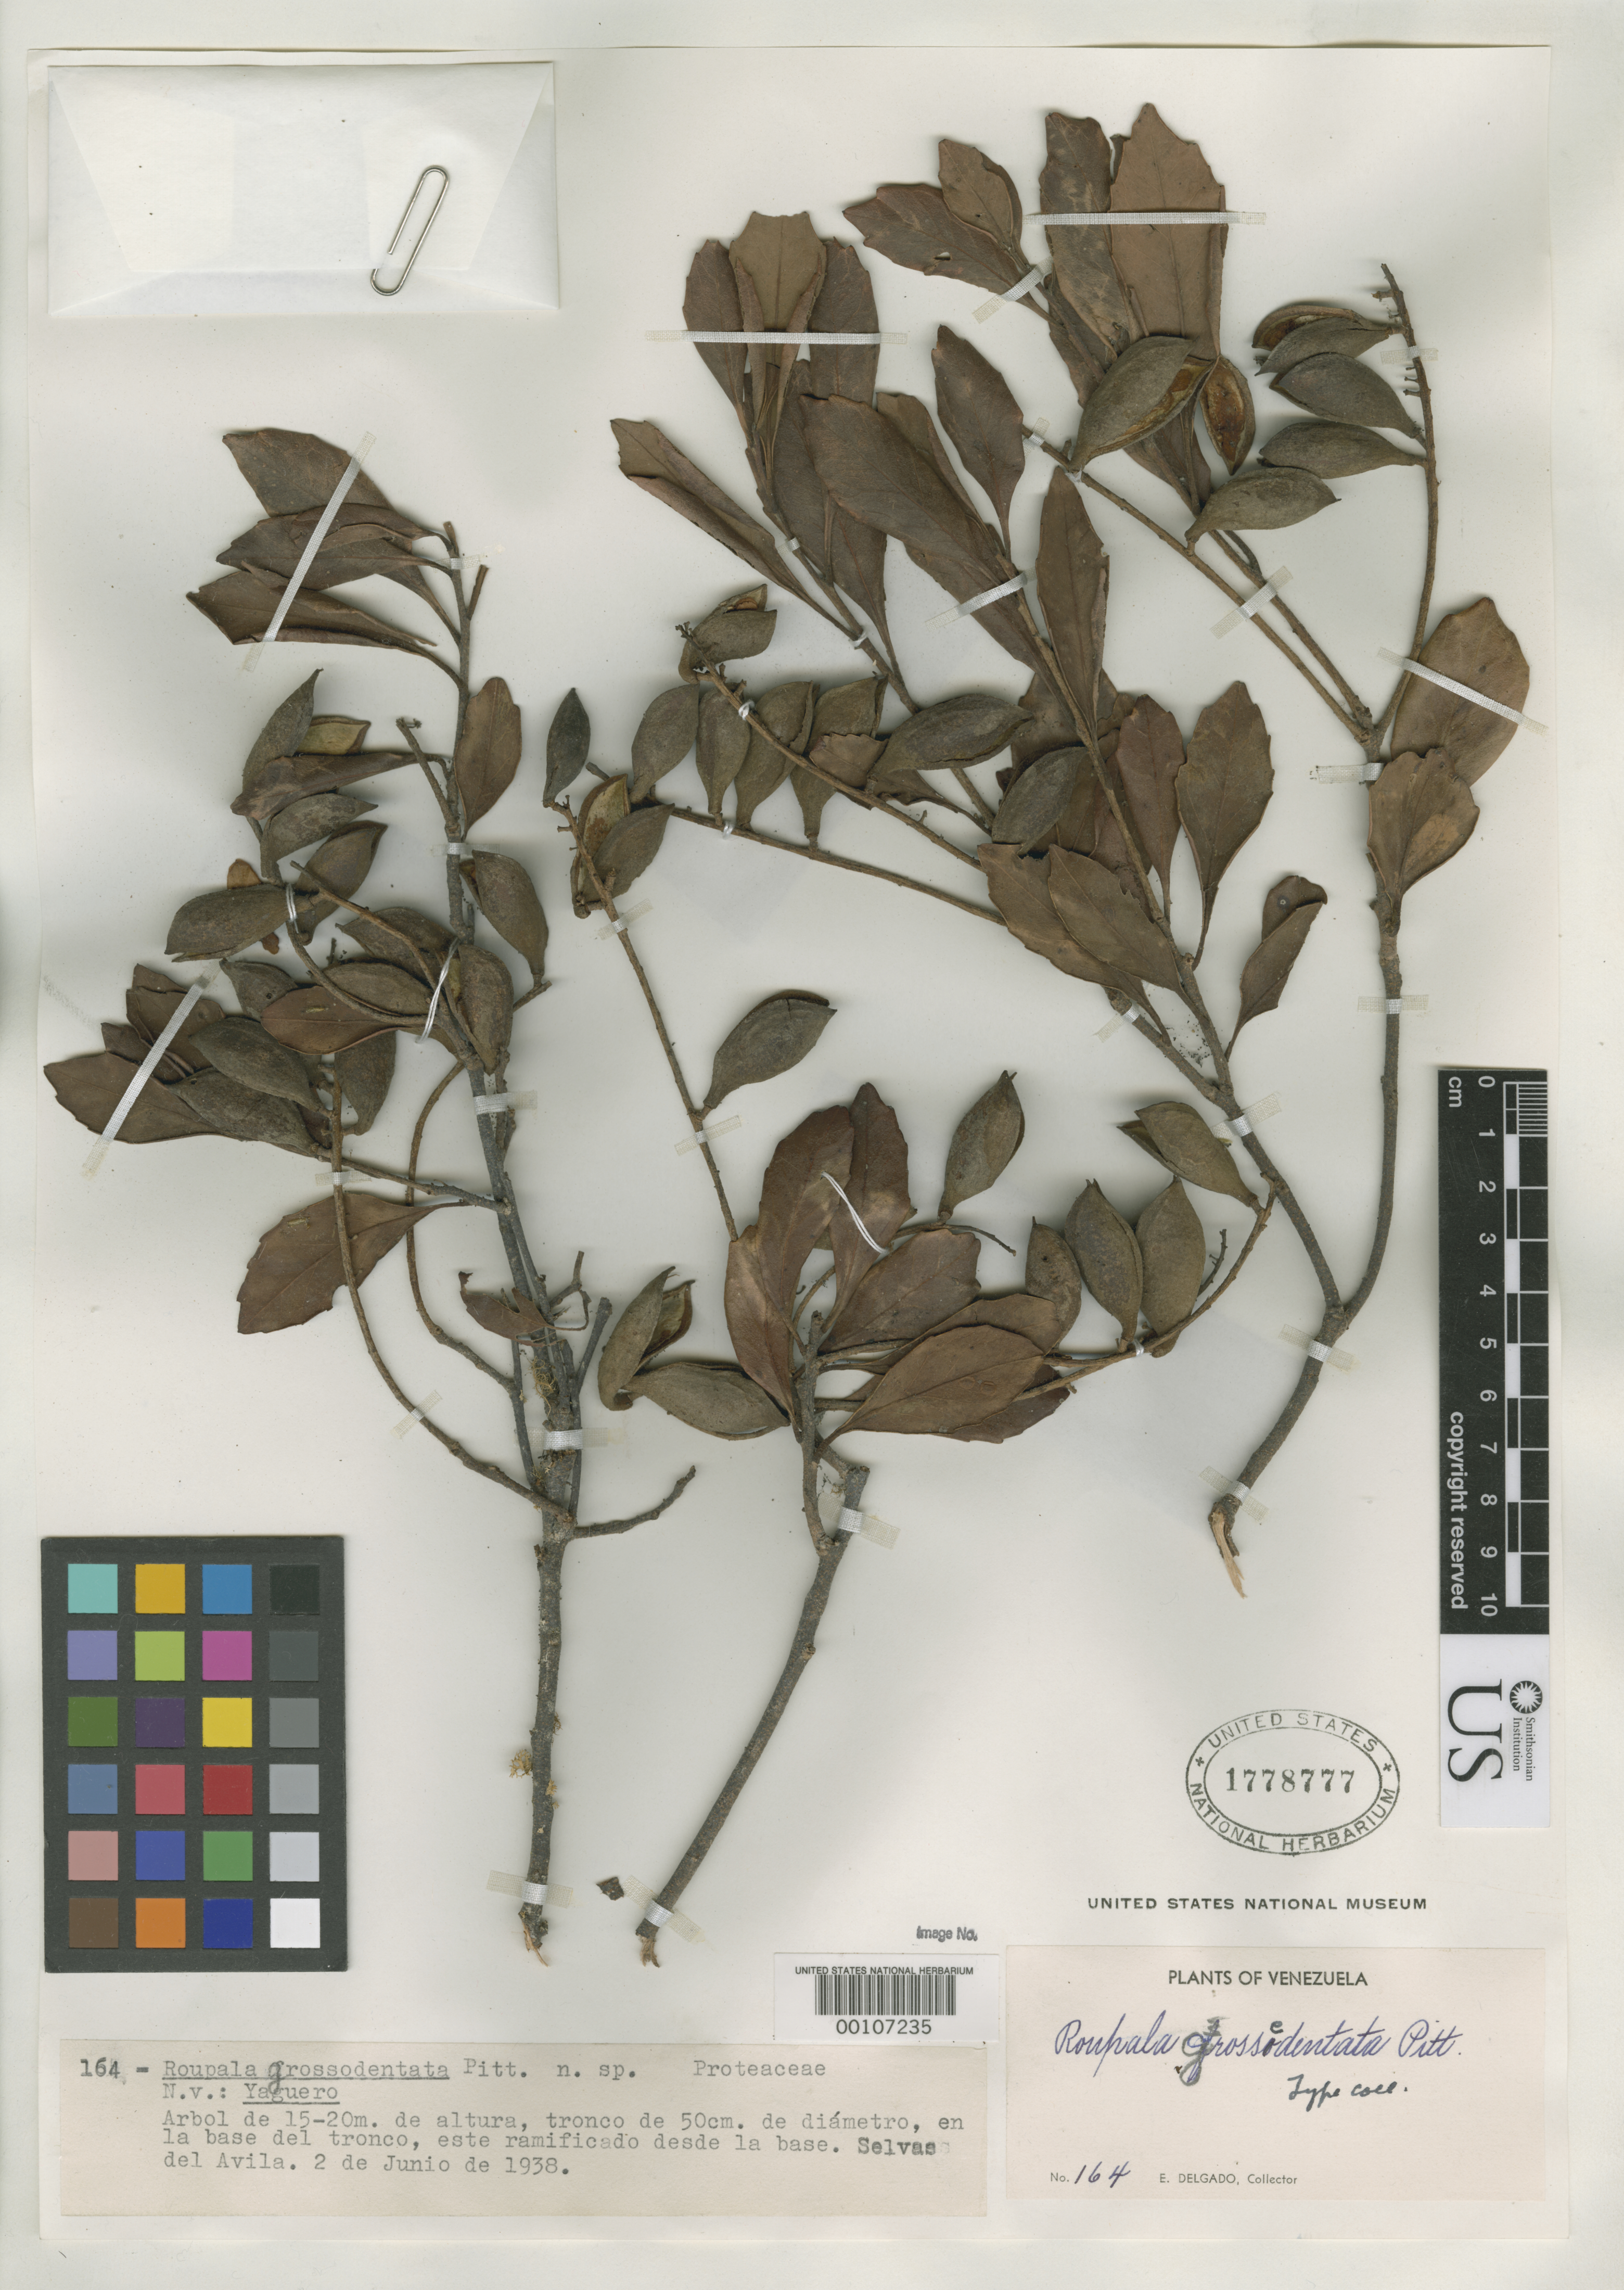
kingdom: Plantae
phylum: Tracheophyta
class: Magnoliopsida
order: Proteales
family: Proteaceae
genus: Roupala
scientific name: Roupala grossedentata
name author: Pittier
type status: Type Collection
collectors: E. Delgado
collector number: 164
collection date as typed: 02 Jun 1938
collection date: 1938-06-02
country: Venezuela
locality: Selvas del Avila.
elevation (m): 2500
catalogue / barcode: US 1778777